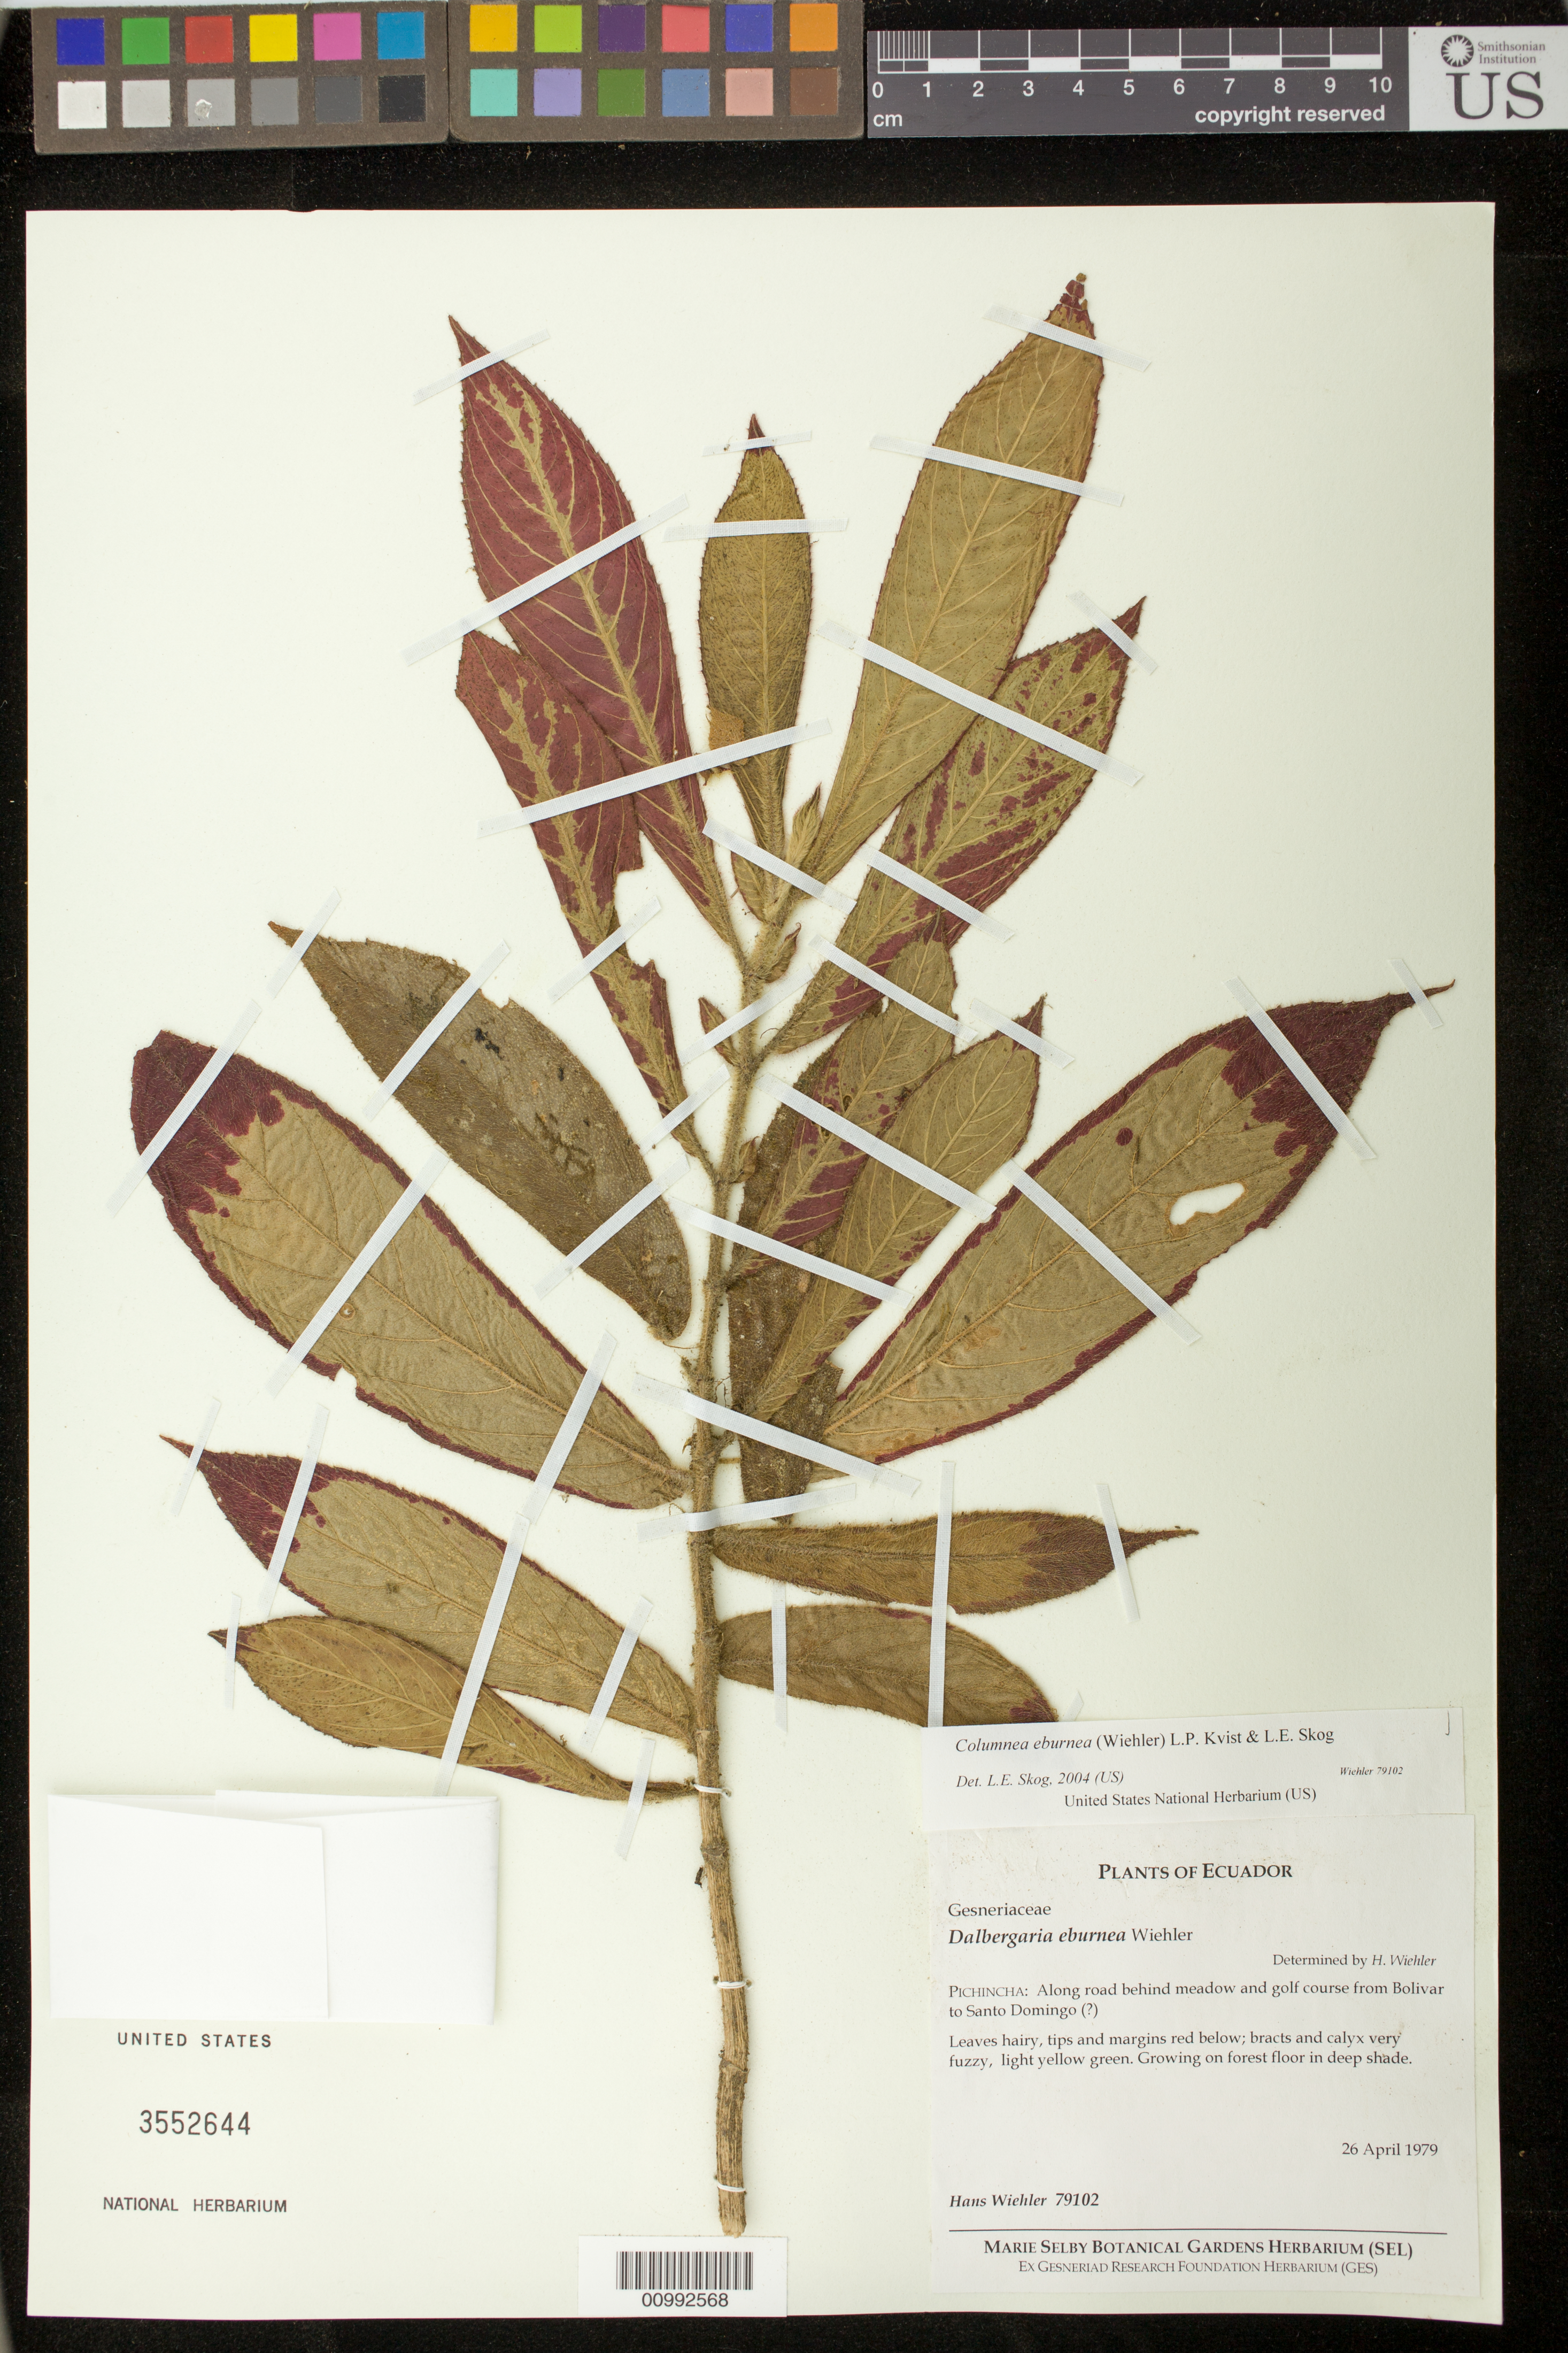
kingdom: Plantae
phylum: Tracheophyta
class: Magnoliopsida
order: Lamiales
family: Gesneriaceae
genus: Columnea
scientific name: Columnea eburnea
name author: (Wiehler) L.P. Kvist & L.E. Skog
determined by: Skog, Laurence E.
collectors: H. J. Wiehler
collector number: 79102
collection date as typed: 26 Apr 1979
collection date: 1979-04-26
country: Ecuador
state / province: Pichincha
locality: Pichincha: along road behind meadow and golf course from Bolivar to Santo Domingo (?)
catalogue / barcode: US 3552644